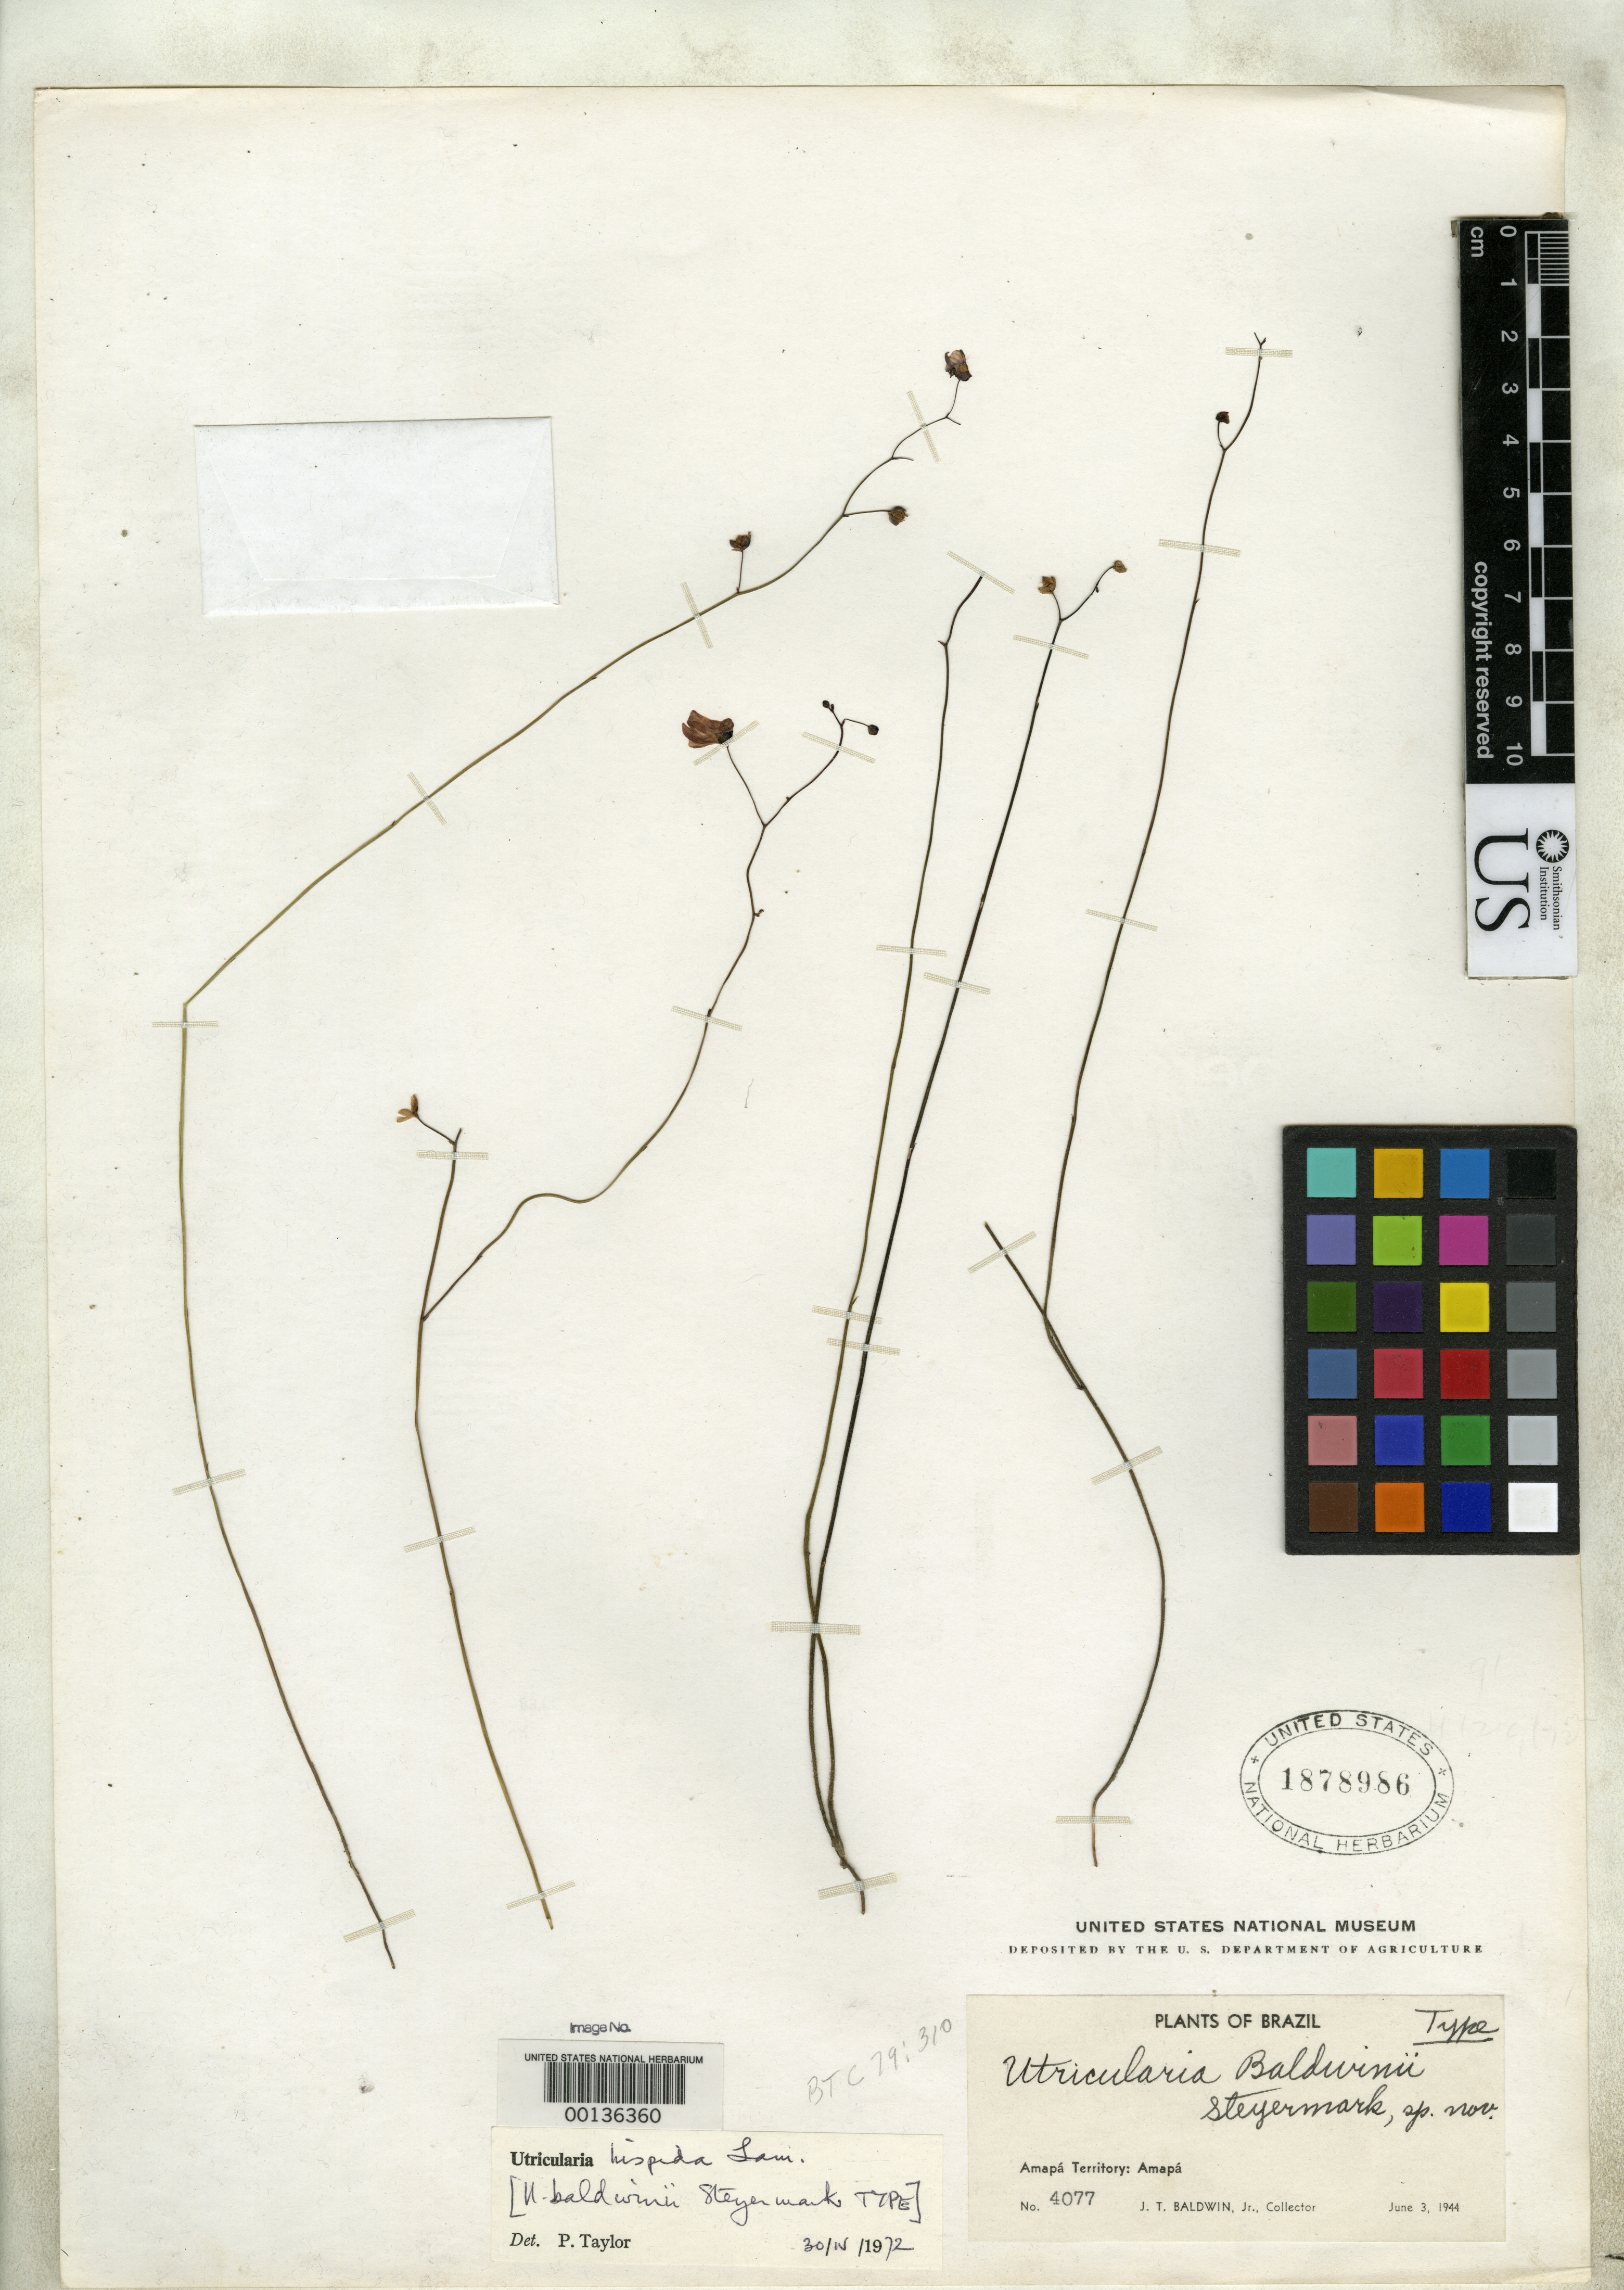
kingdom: Plantae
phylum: Tracheophyta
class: Magnoliopsida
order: Lamiales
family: Lentibulariaceae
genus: Utricularia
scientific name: Utricularia baldwinii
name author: Steyerm.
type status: Holotype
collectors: J. T. Baldwin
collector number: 4077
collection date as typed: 03 Jun 1944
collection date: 1944-06-03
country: Brazil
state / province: Amapá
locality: Amapa.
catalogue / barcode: US 1878986